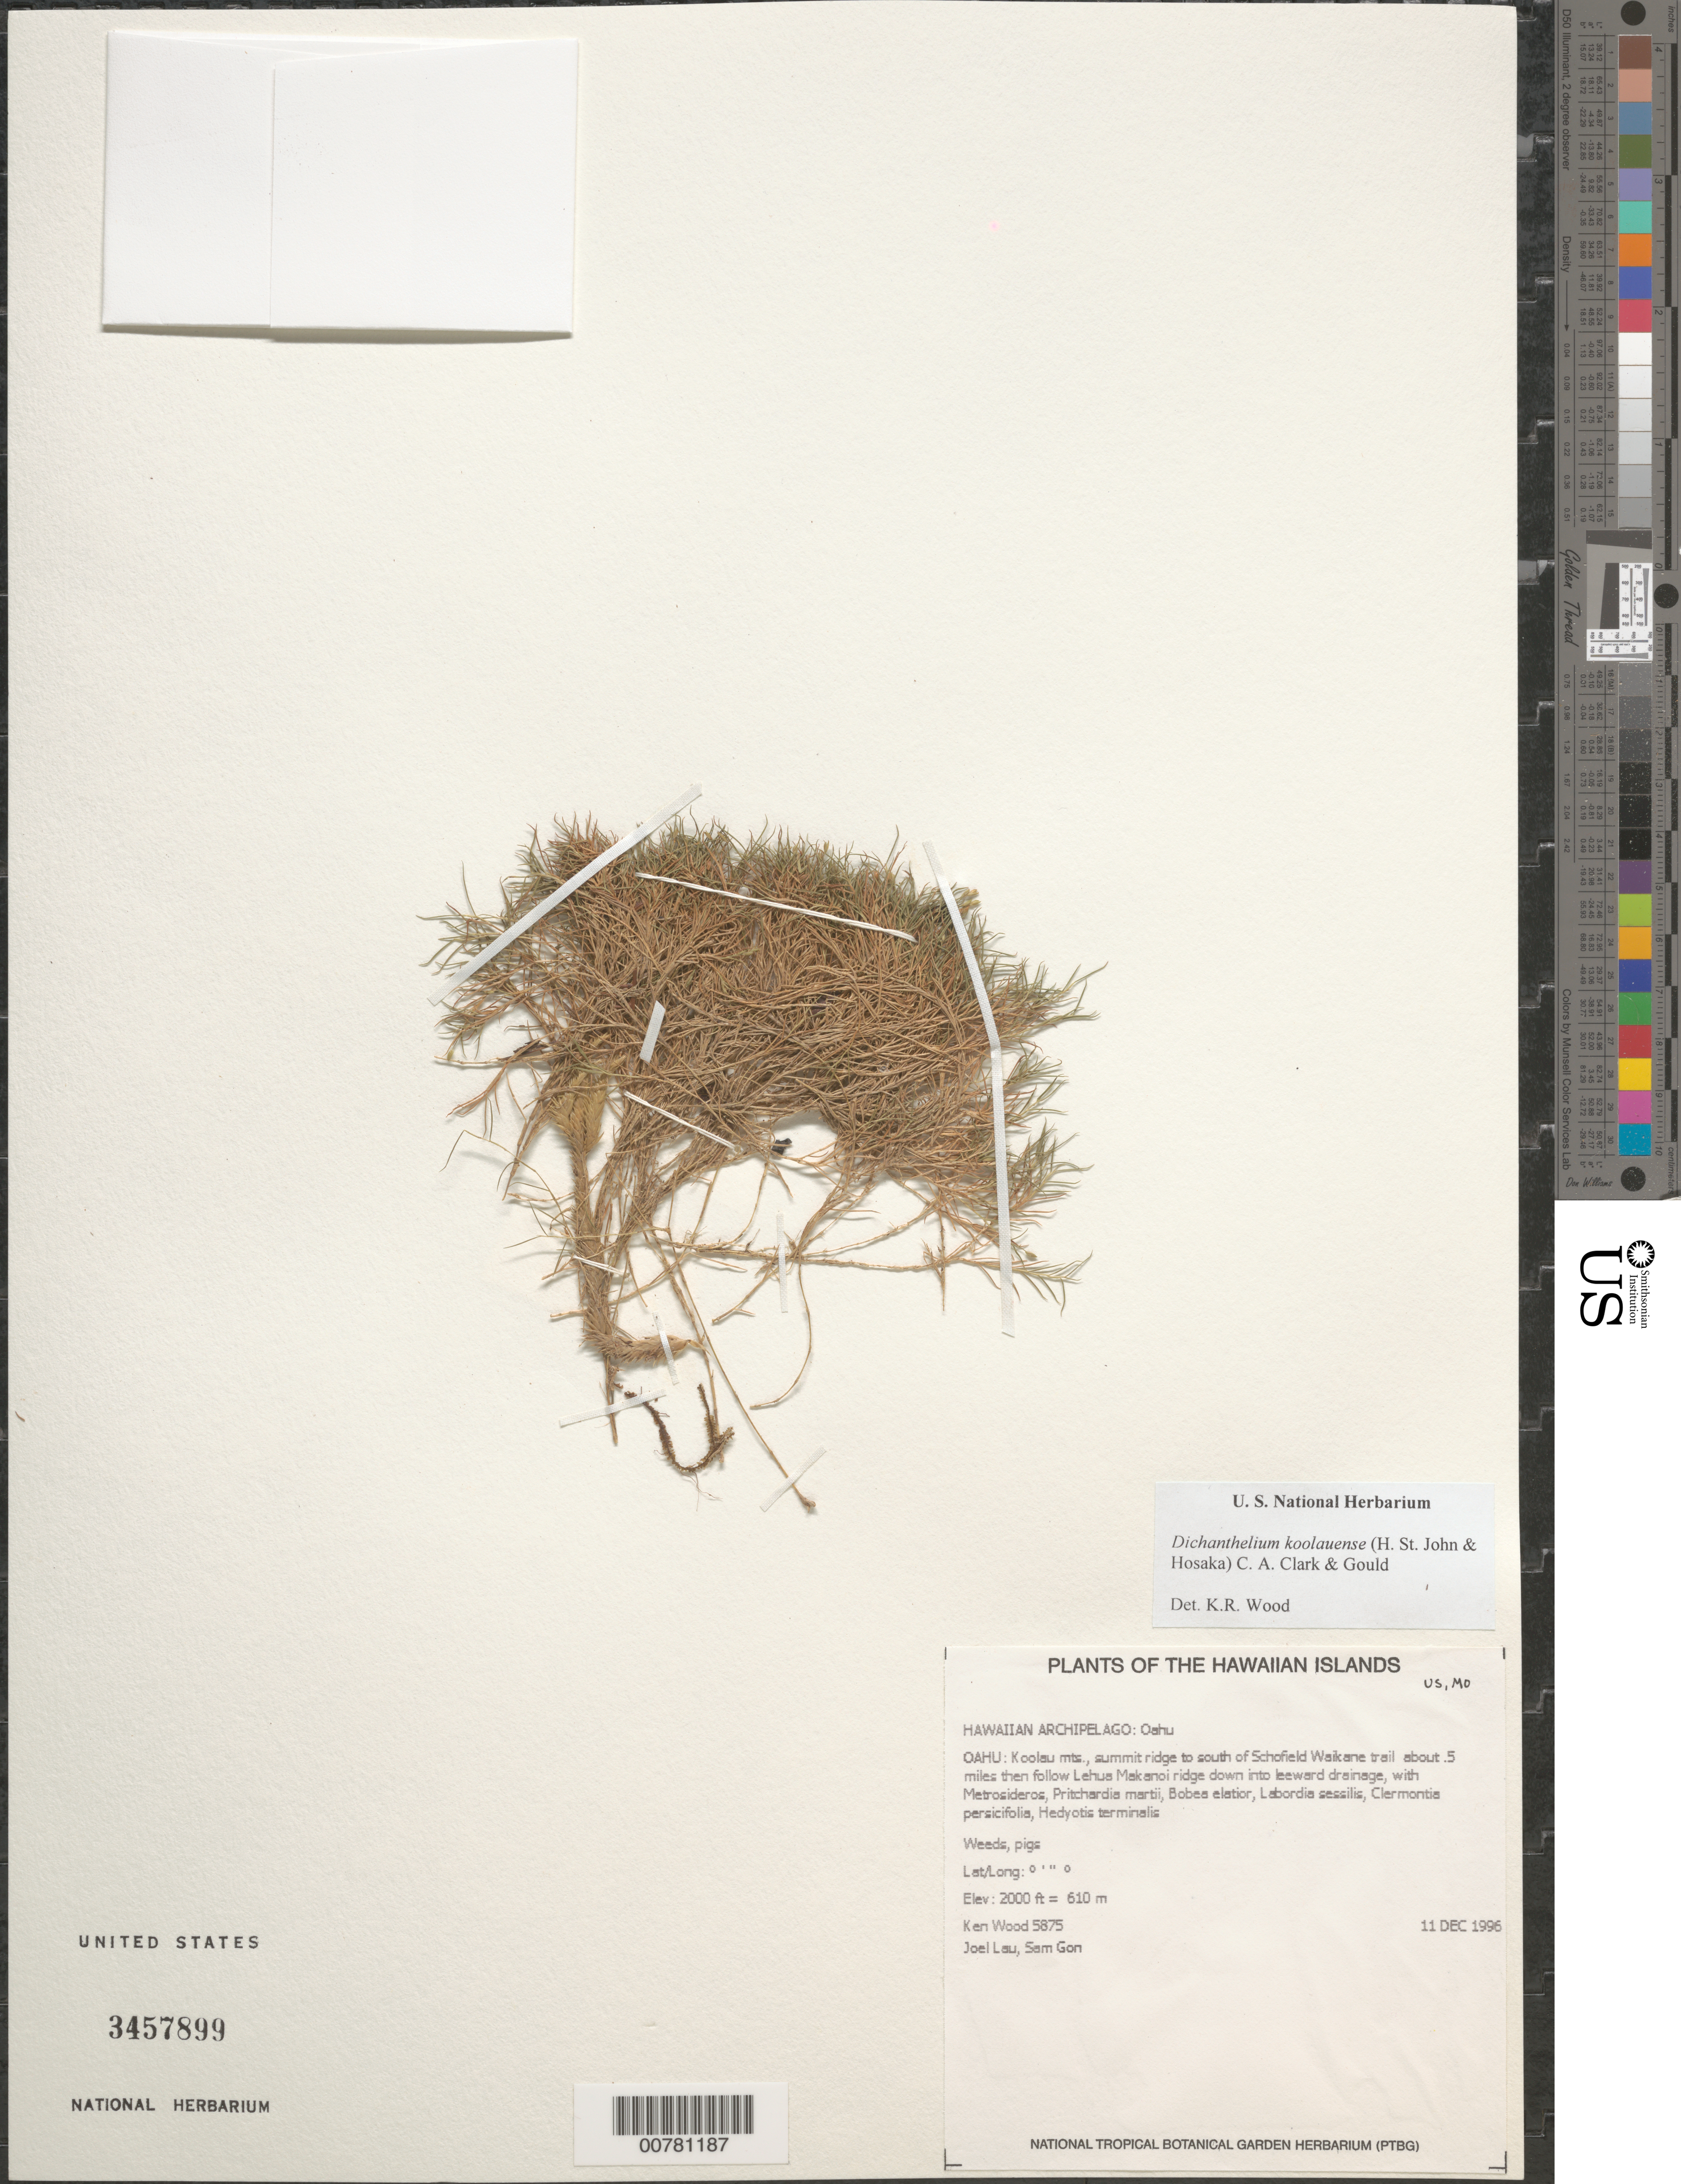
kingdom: Plantae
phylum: Tracheophyta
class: Liliopsida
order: Poales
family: Poaceae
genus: Dichanthelium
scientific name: Dichanthelium koolauense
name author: (H. St. John & Hosaka) C.A. Clark & Gould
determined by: Wood, Kenneth R.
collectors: K. R. Wood, J. Lau & S. Gon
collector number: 5875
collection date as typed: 11 Dec 1996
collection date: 1996-12-11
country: United States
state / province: Hawaii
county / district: Honolulu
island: Oahu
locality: Koolau mountains, summit ridge to south of Schofield Waikane trail about .5 miles then follow Lehua Makanoi ridge down into leew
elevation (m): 610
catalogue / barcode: US 781187